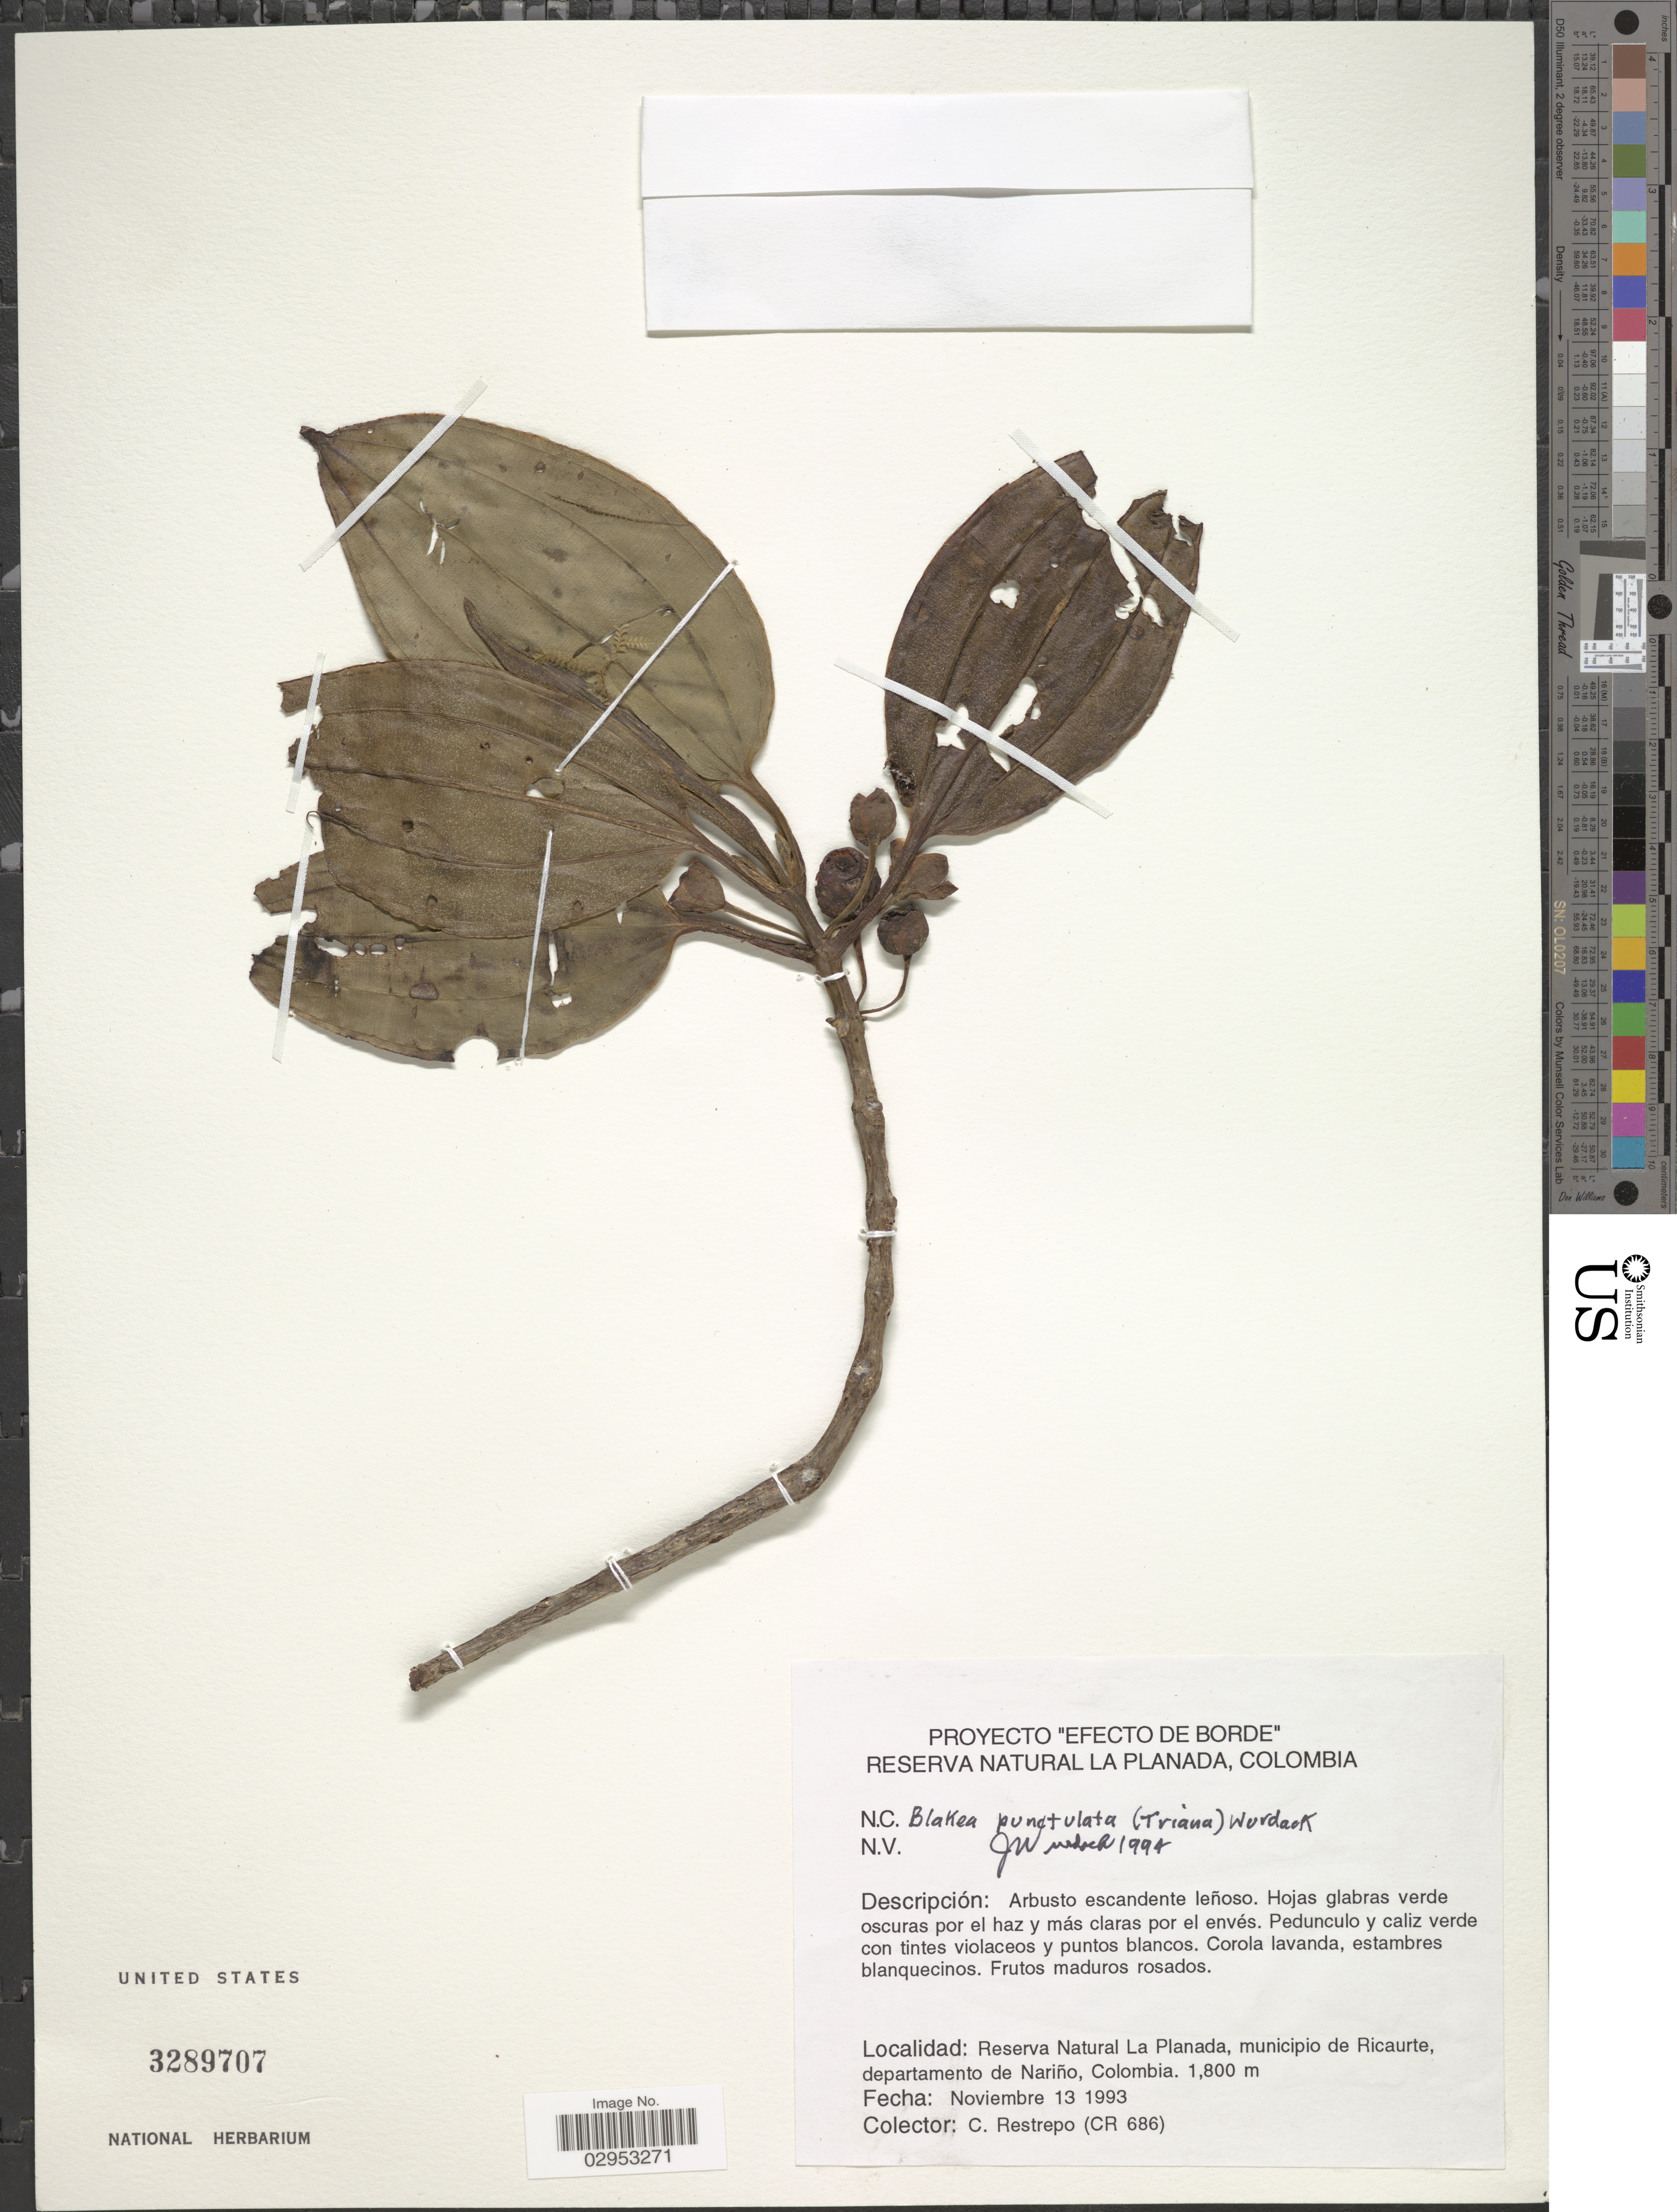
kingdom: Plantae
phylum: Tracheophyta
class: Magnoliopsida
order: Myrtales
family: Melastomataceae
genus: Blakea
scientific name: Blakea punctulata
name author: (Triana) Wurdack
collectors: C. Restrepo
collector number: CR 686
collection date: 1993-11-13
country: Colombia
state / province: Nariño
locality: Reserva Natural La Planada, municipio de Ricaurte, departamento de Nariño.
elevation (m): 1800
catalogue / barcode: US 3289707